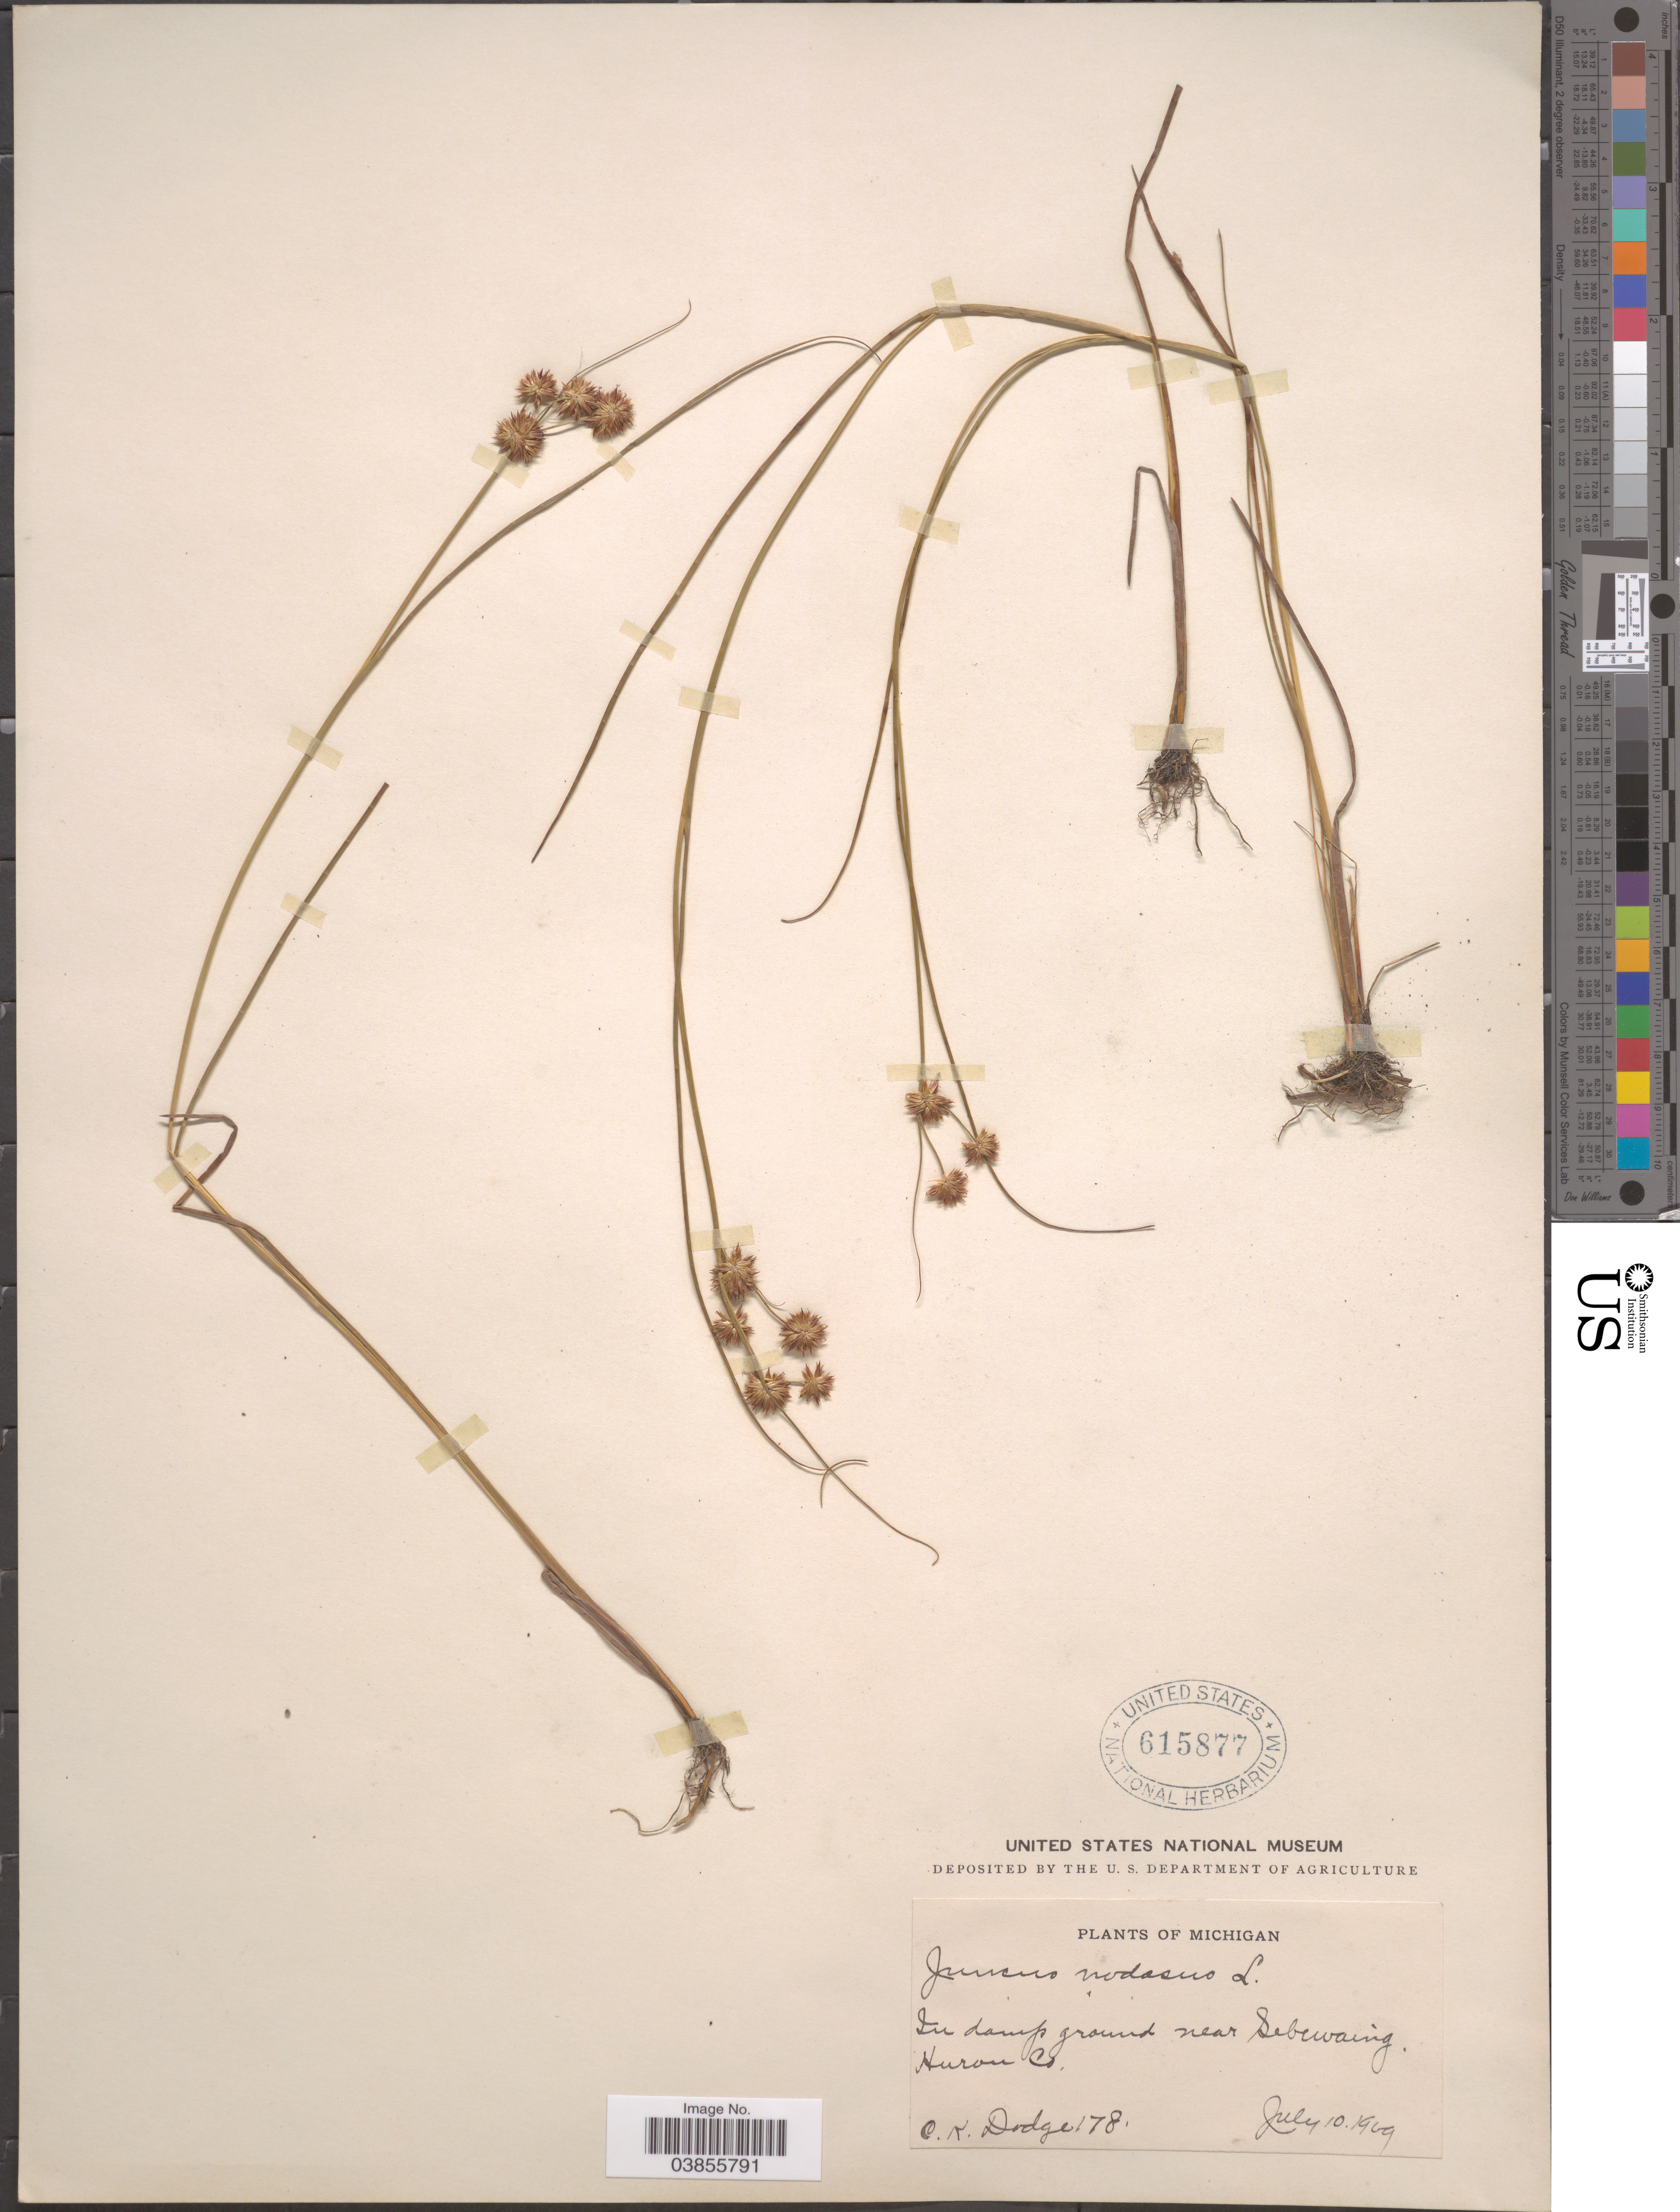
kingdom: Plantae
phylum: Tracheophyta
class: Liliopsida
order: Poales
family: Juncaceae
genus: Juncus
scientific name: Juncus nodosus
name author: L.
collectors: C. Dodge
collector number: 178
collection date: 1969-07-10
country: United States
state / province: Michigan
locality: Near Sebewaing, Huron Co.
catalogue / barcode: US 615877